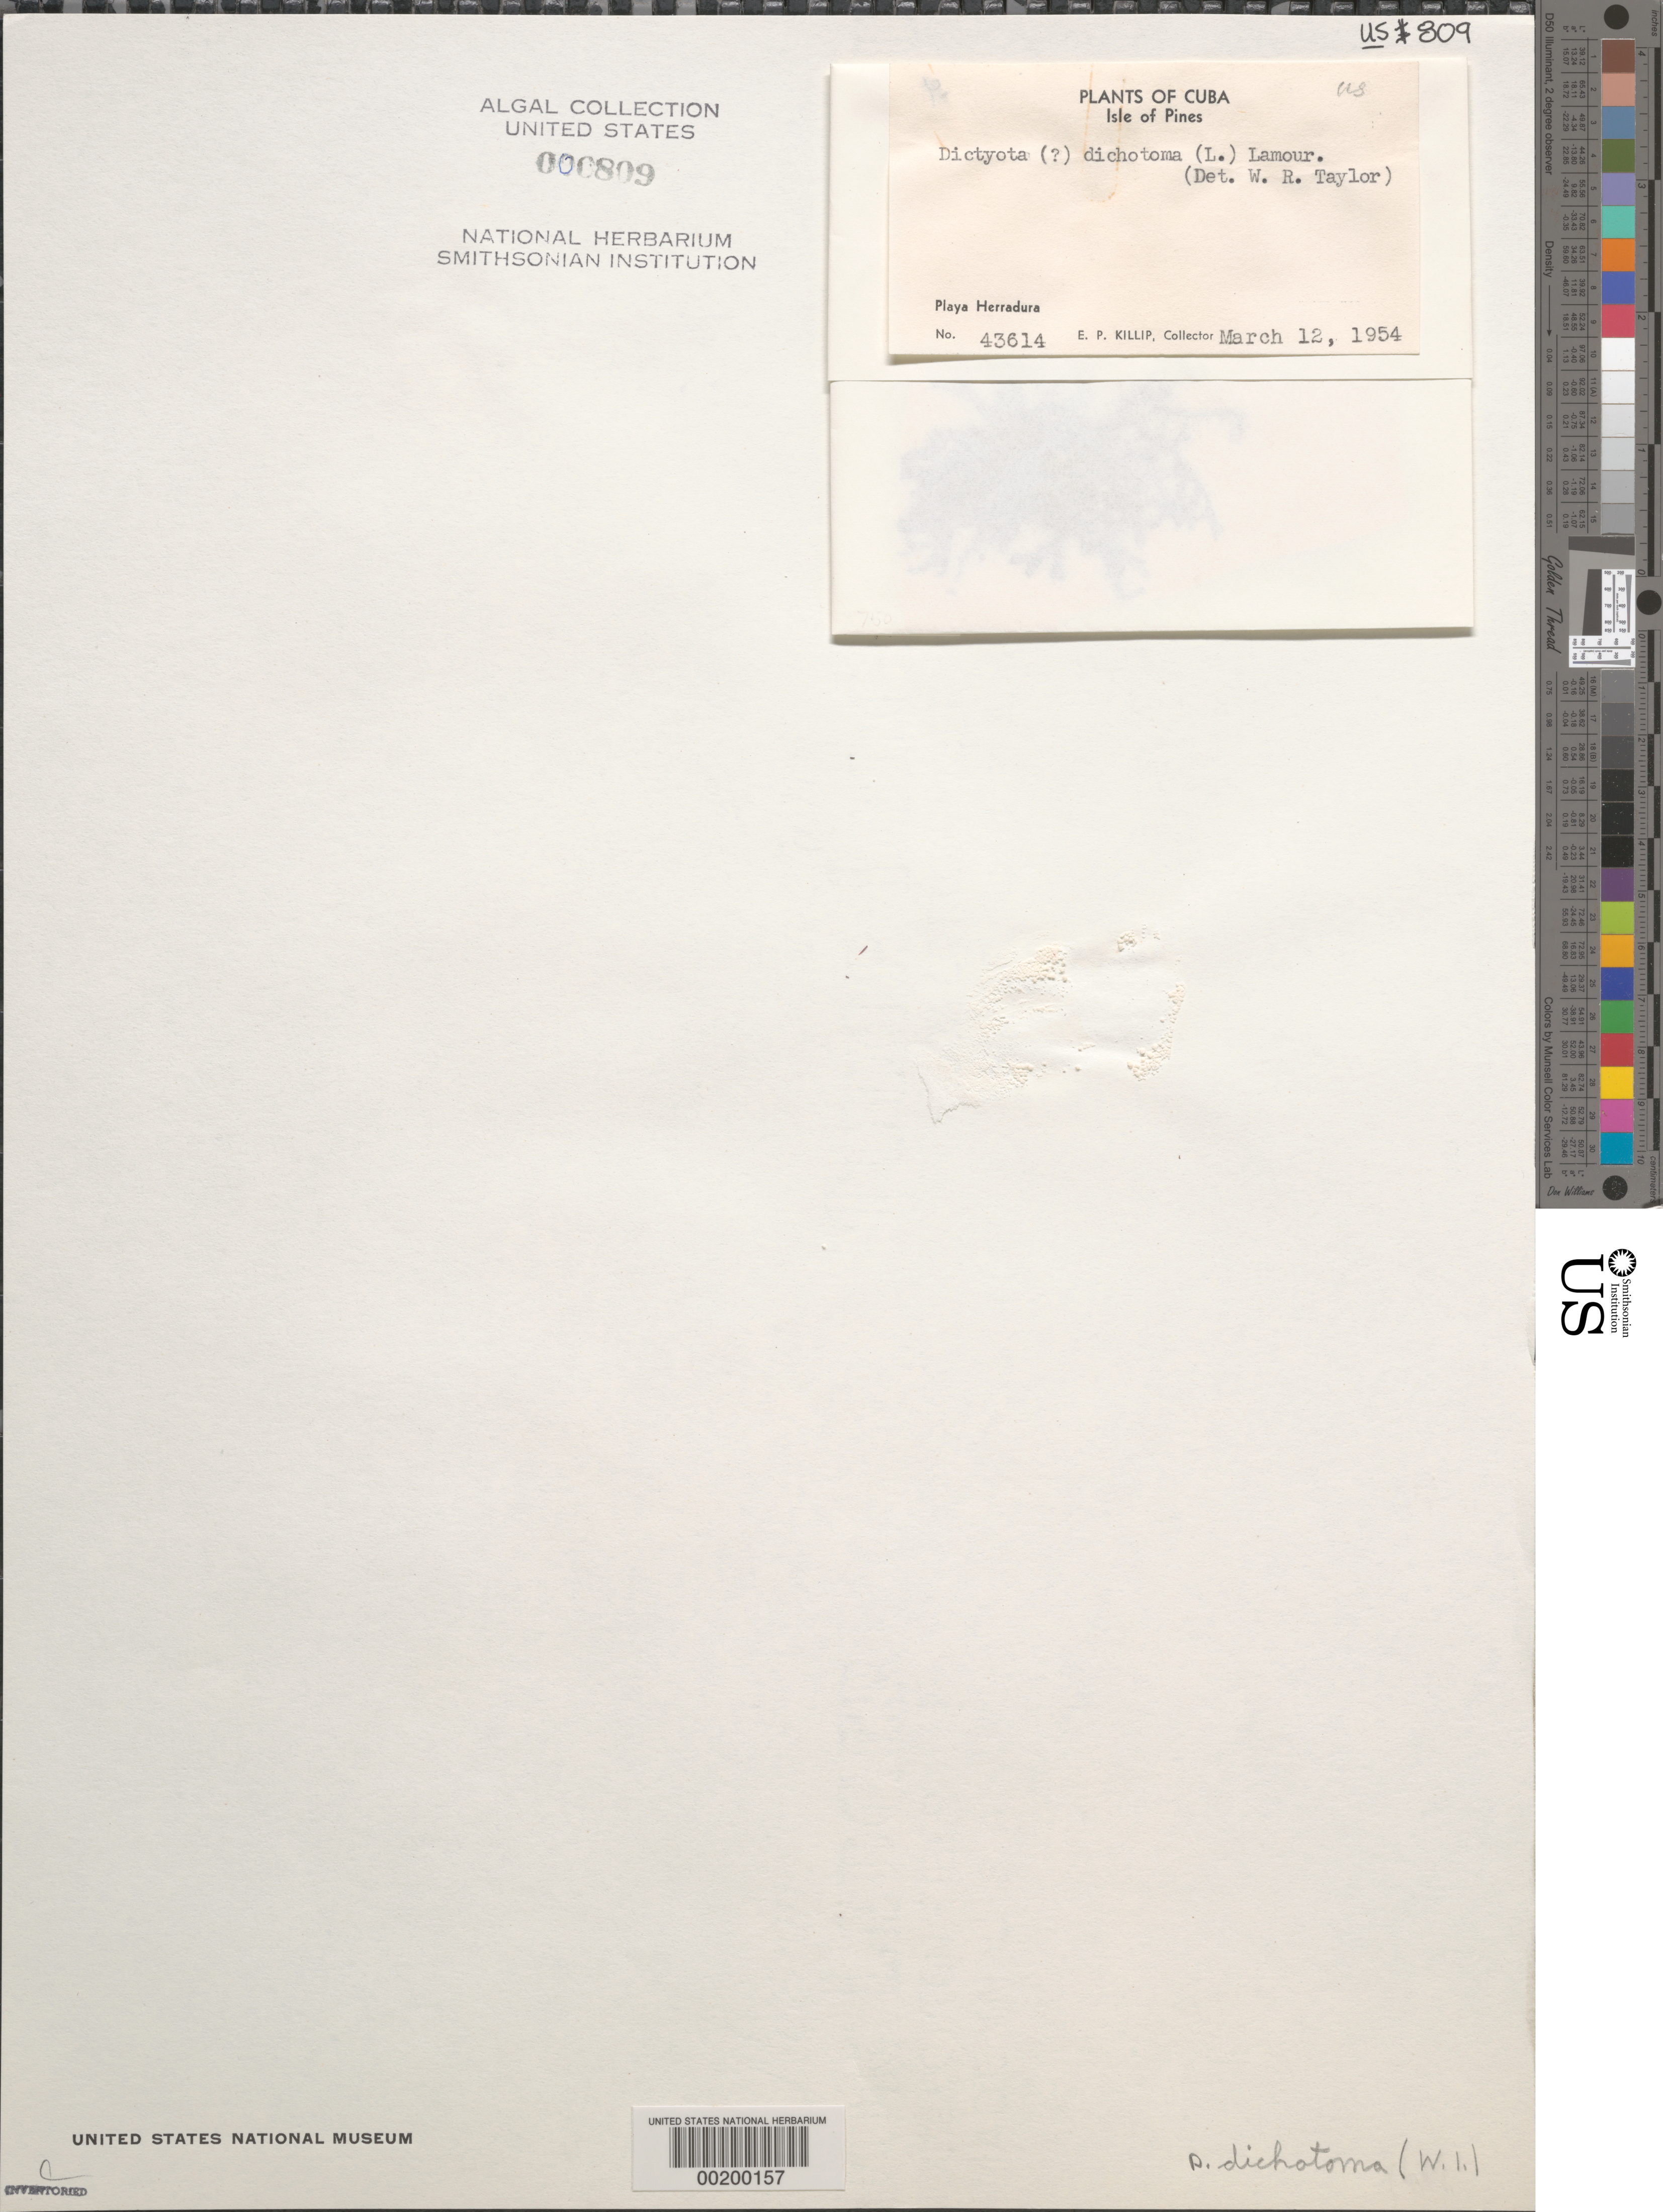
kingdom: Chromista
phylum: Ochrophyta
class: Phaeophyceae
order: Dictyotales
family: Dictyotaceae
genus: Dictyota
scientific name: Dictyota dichotoma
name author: (Huds.) J.V.Lamouroux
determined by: Taylor, William R.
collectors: E. P. Killip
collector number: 43614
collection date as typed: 12 Mar 1954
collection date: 1954-03-12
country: Cuba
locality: Playa herradura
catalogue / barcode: US 809